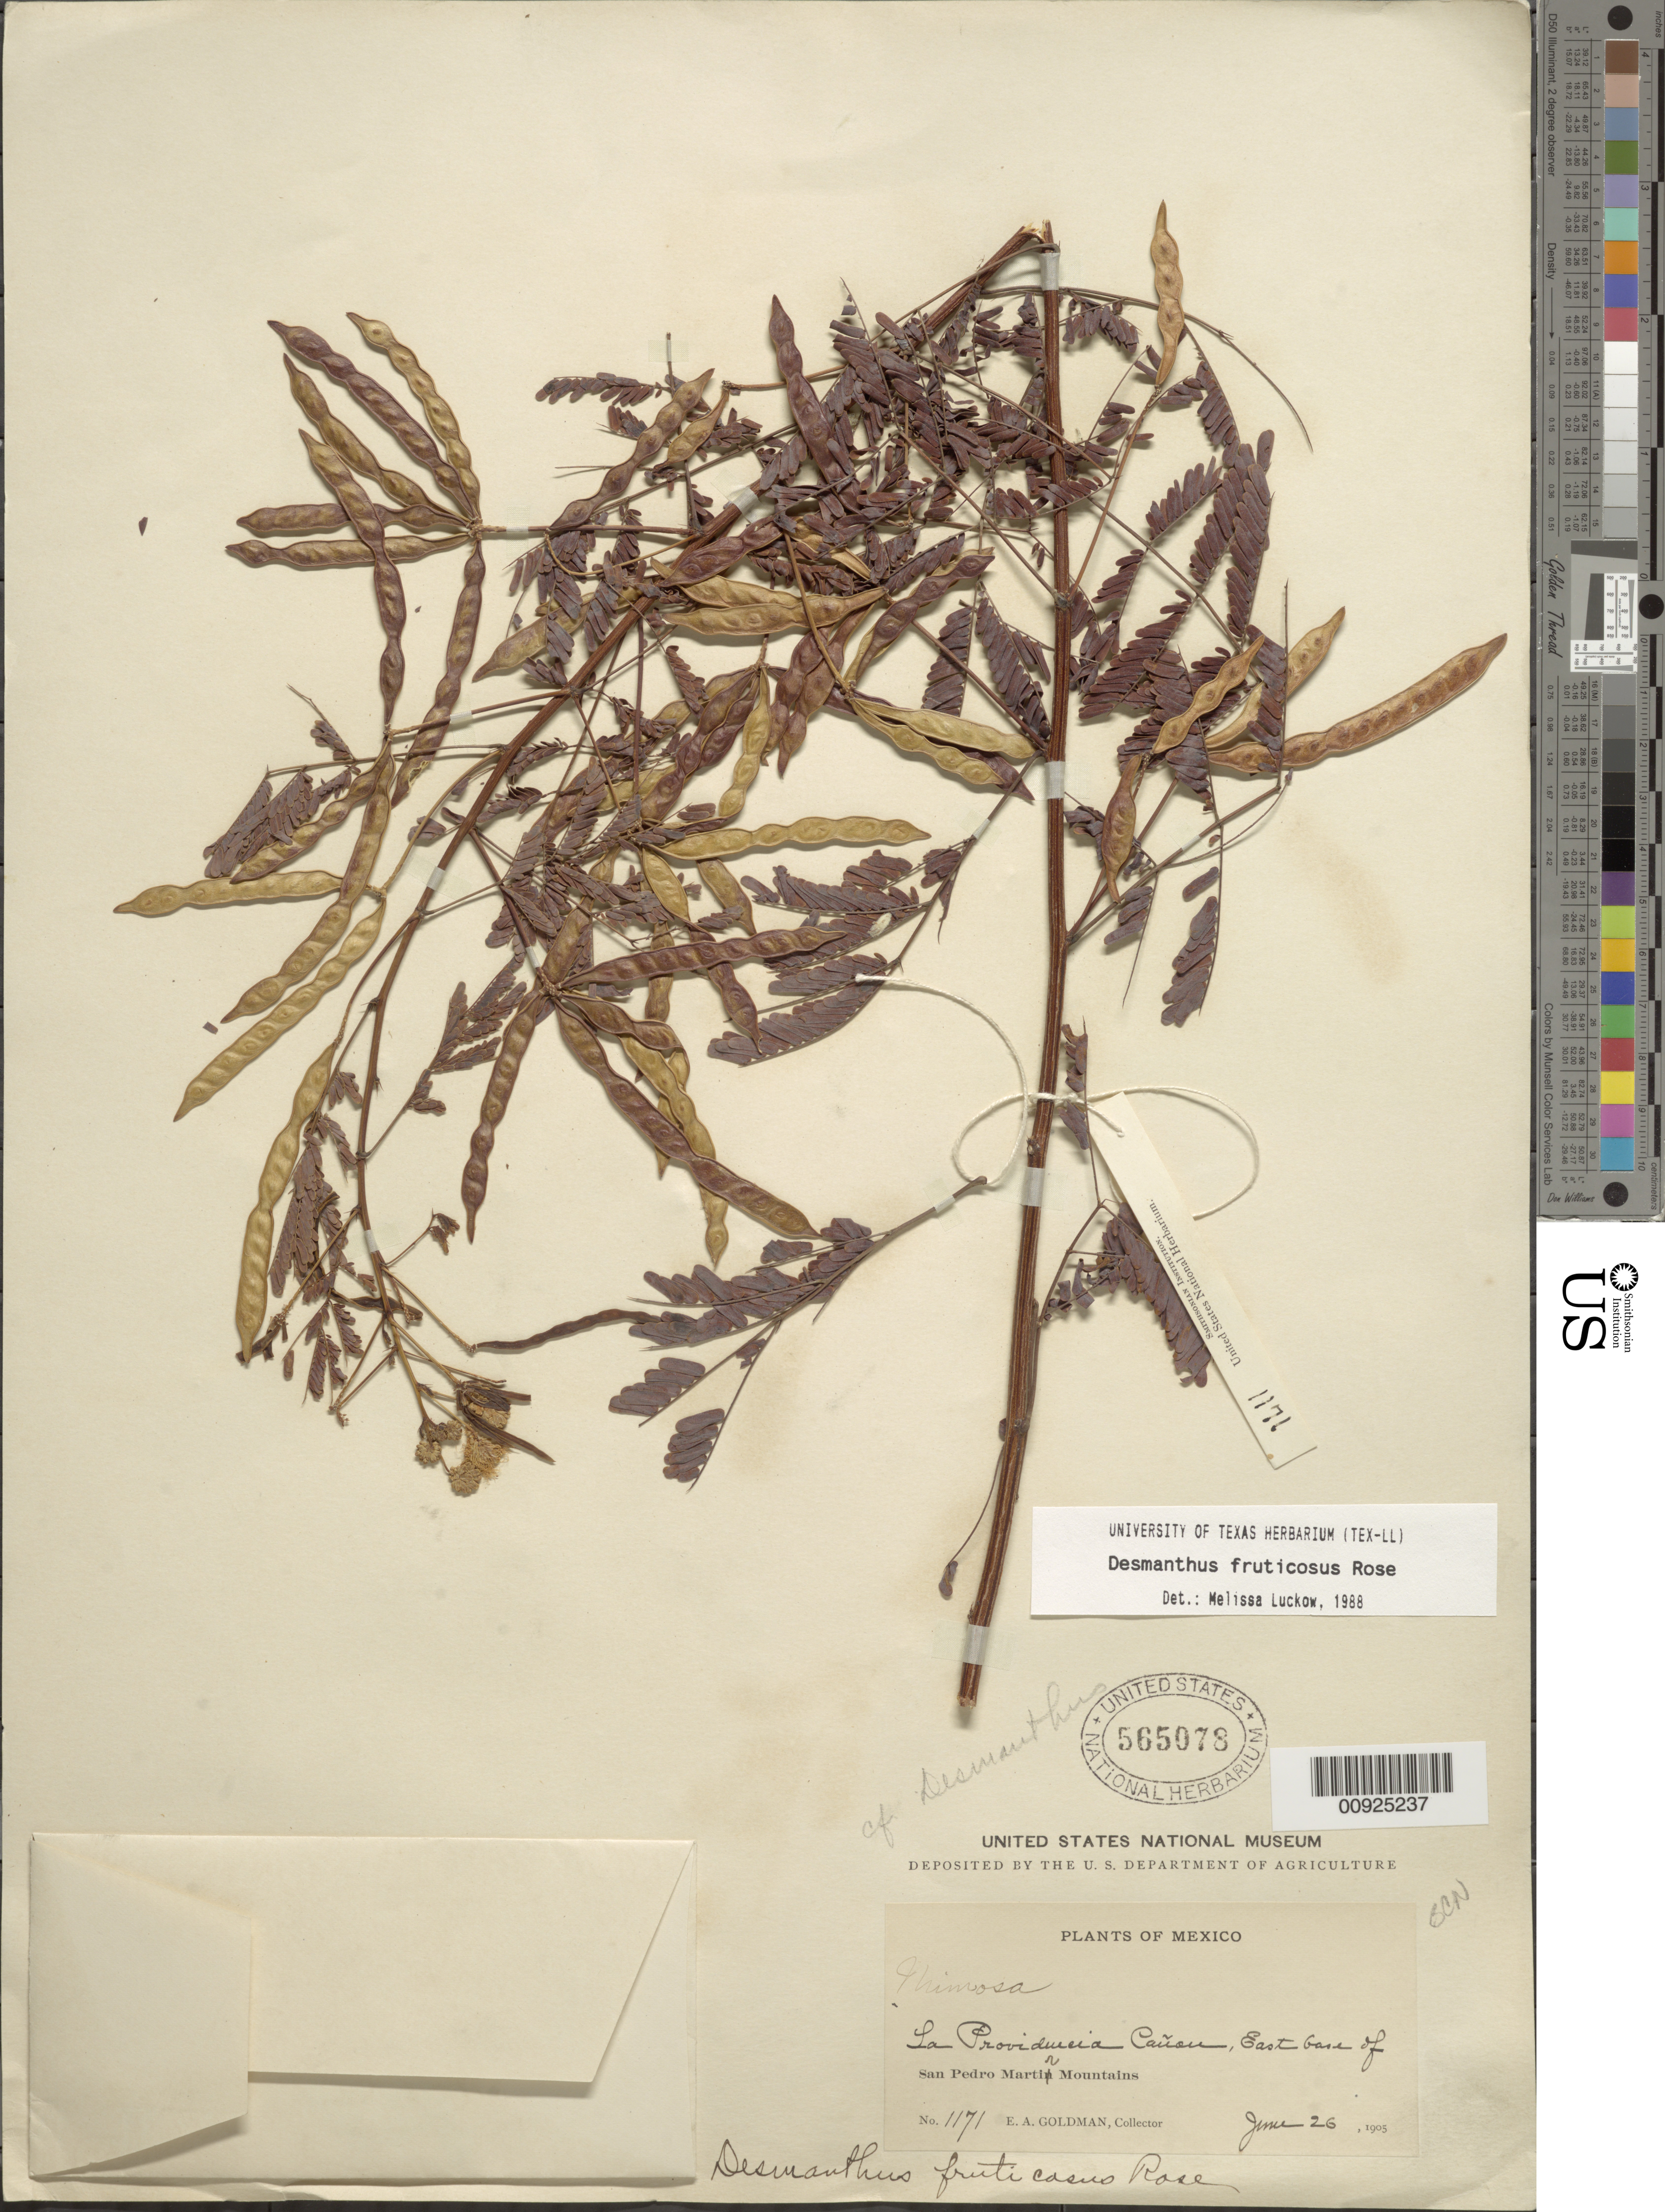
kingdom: Plantae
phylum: Tracheophyta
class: Magnoliopsida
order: Fabales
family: Fabaceae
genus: Desmanthus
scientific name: Desmanthus fruticosus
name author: Rose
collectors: E. A. Goldman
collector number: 1171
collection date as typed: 26 Jun 1905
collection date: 1905-06-26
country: Mexico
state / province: Baja California Norte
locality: La Providencia Cañon, East base of San Pedro Mártir Mountains.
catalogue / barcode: US 565078